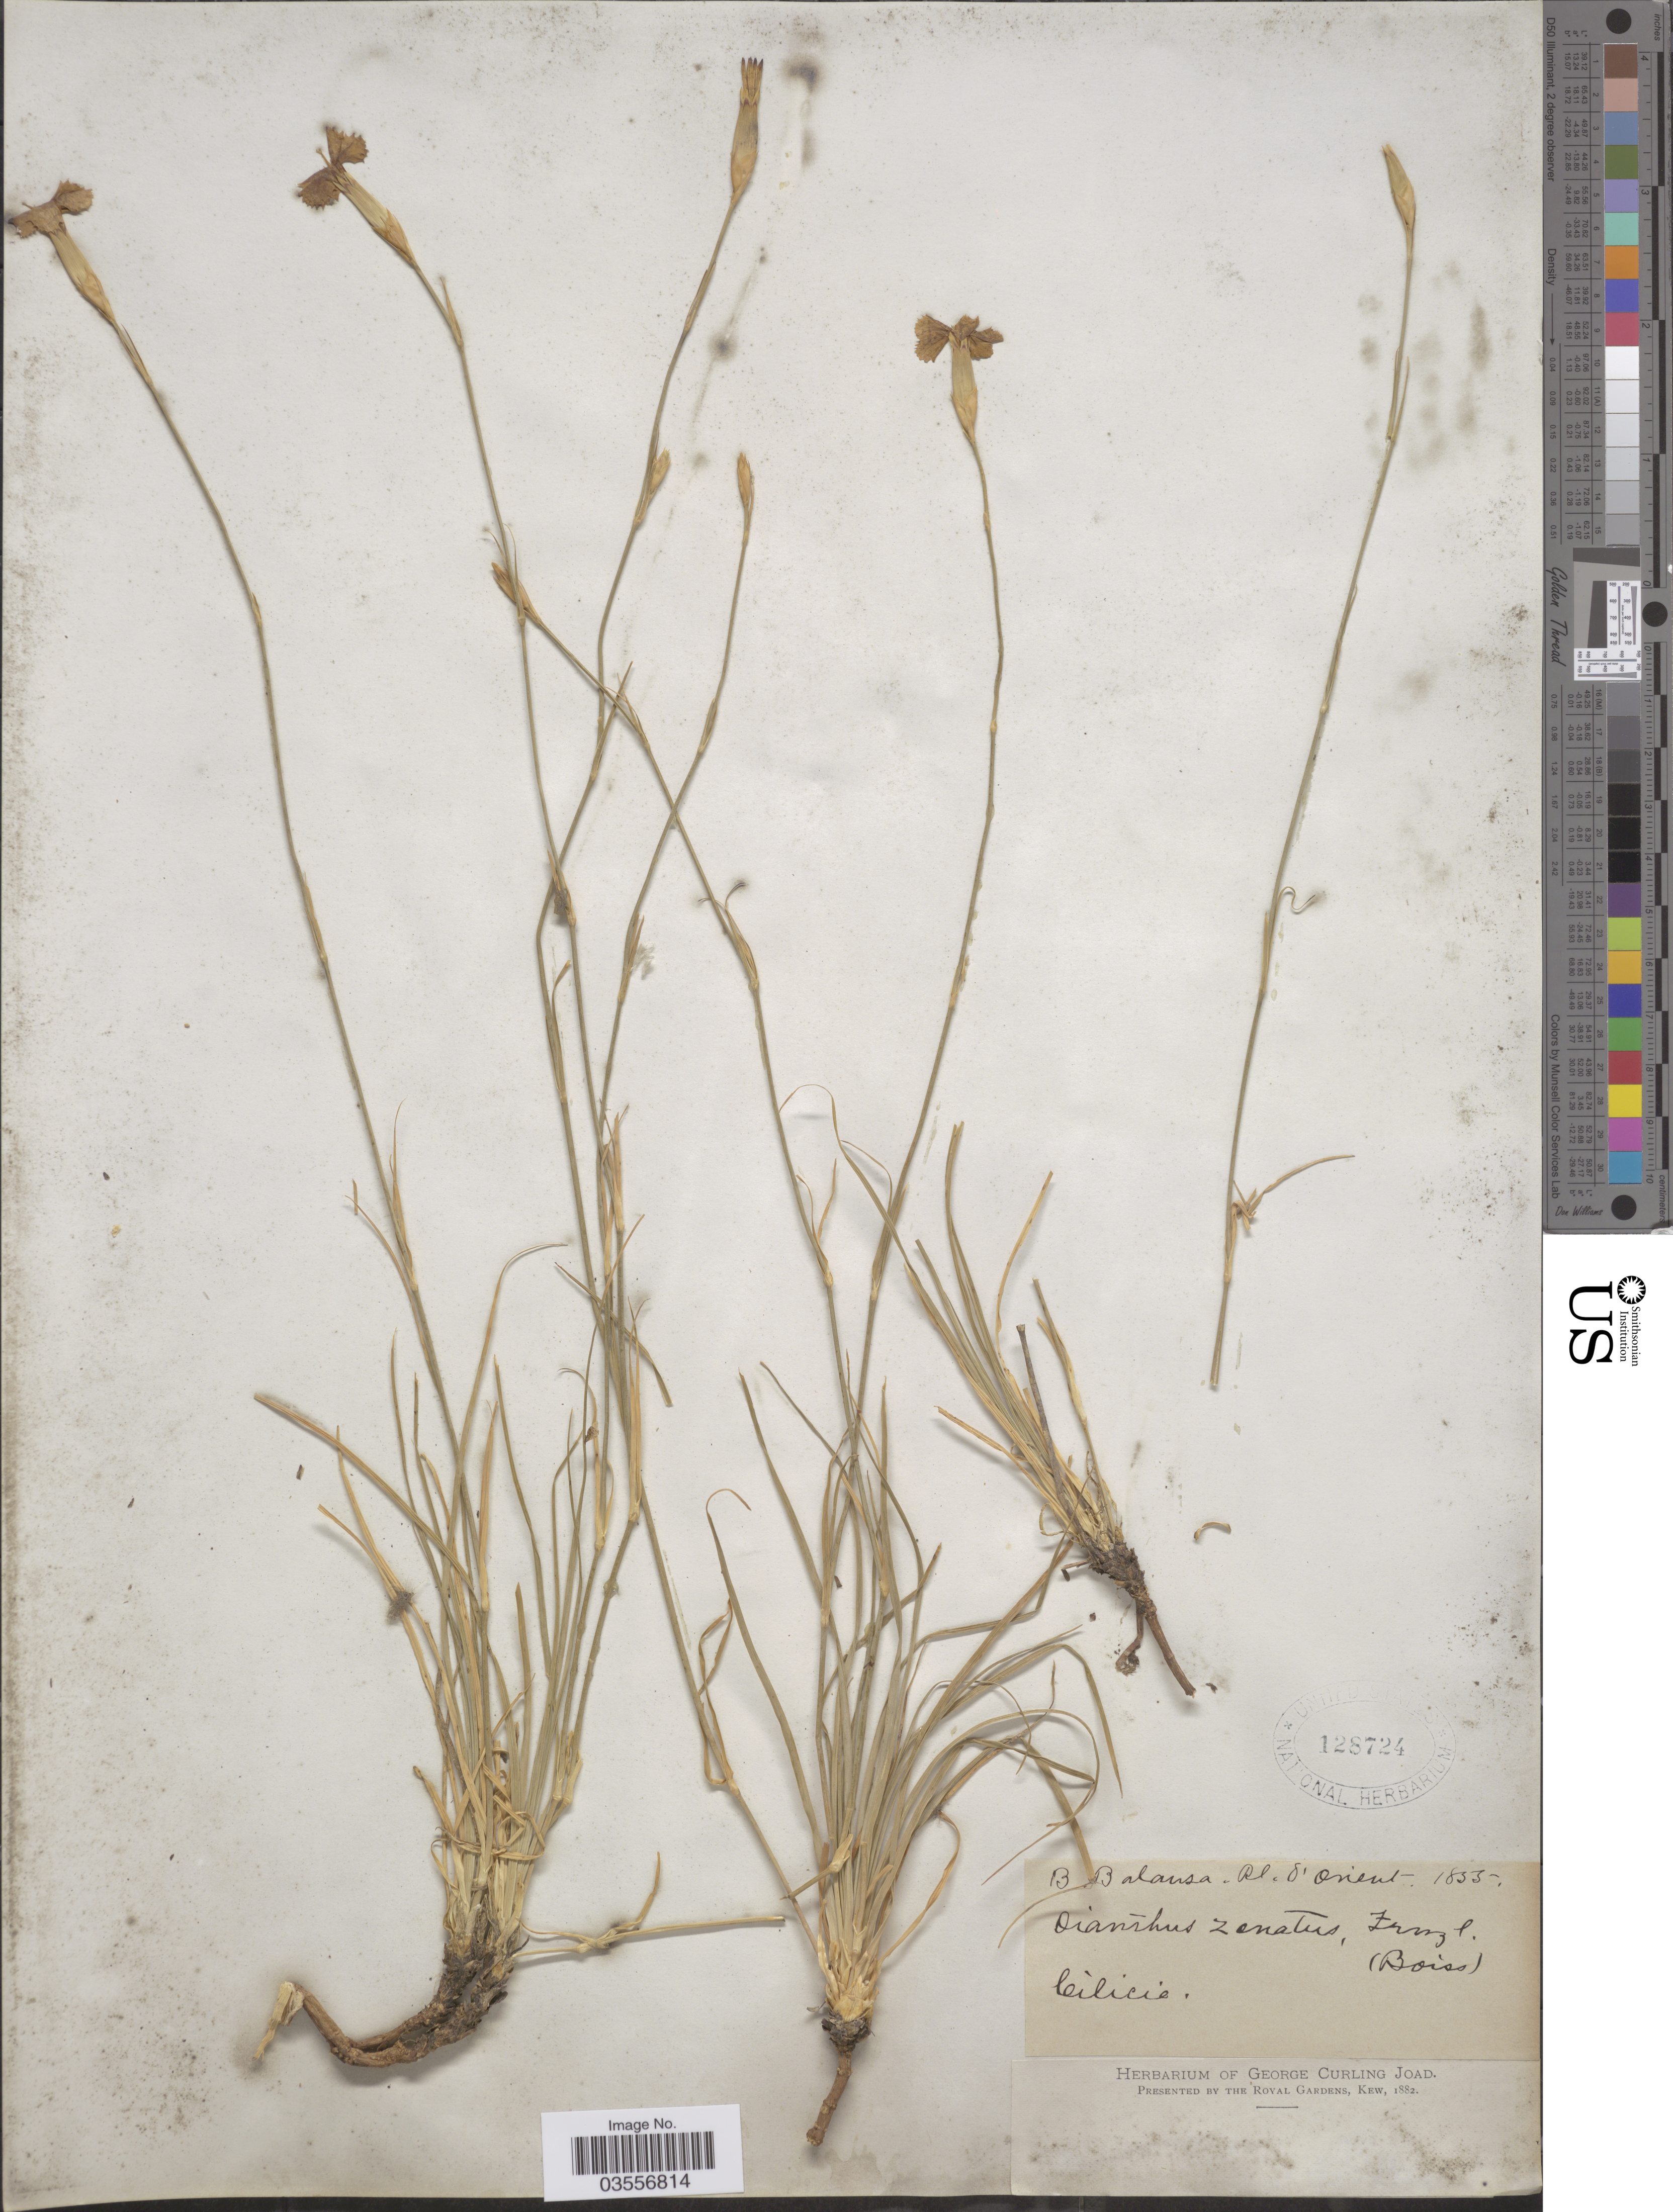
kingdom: Plantae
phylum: Tracheophyta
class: Magnoliopsida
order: Caryophyllales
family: Caryophyllaceae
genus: Dianthus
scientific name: Dianthus zonatus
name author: Fenzl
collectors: B. Balansa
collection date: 1855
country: Turkey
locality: Orient. Cilicie.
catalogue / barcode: US 128724